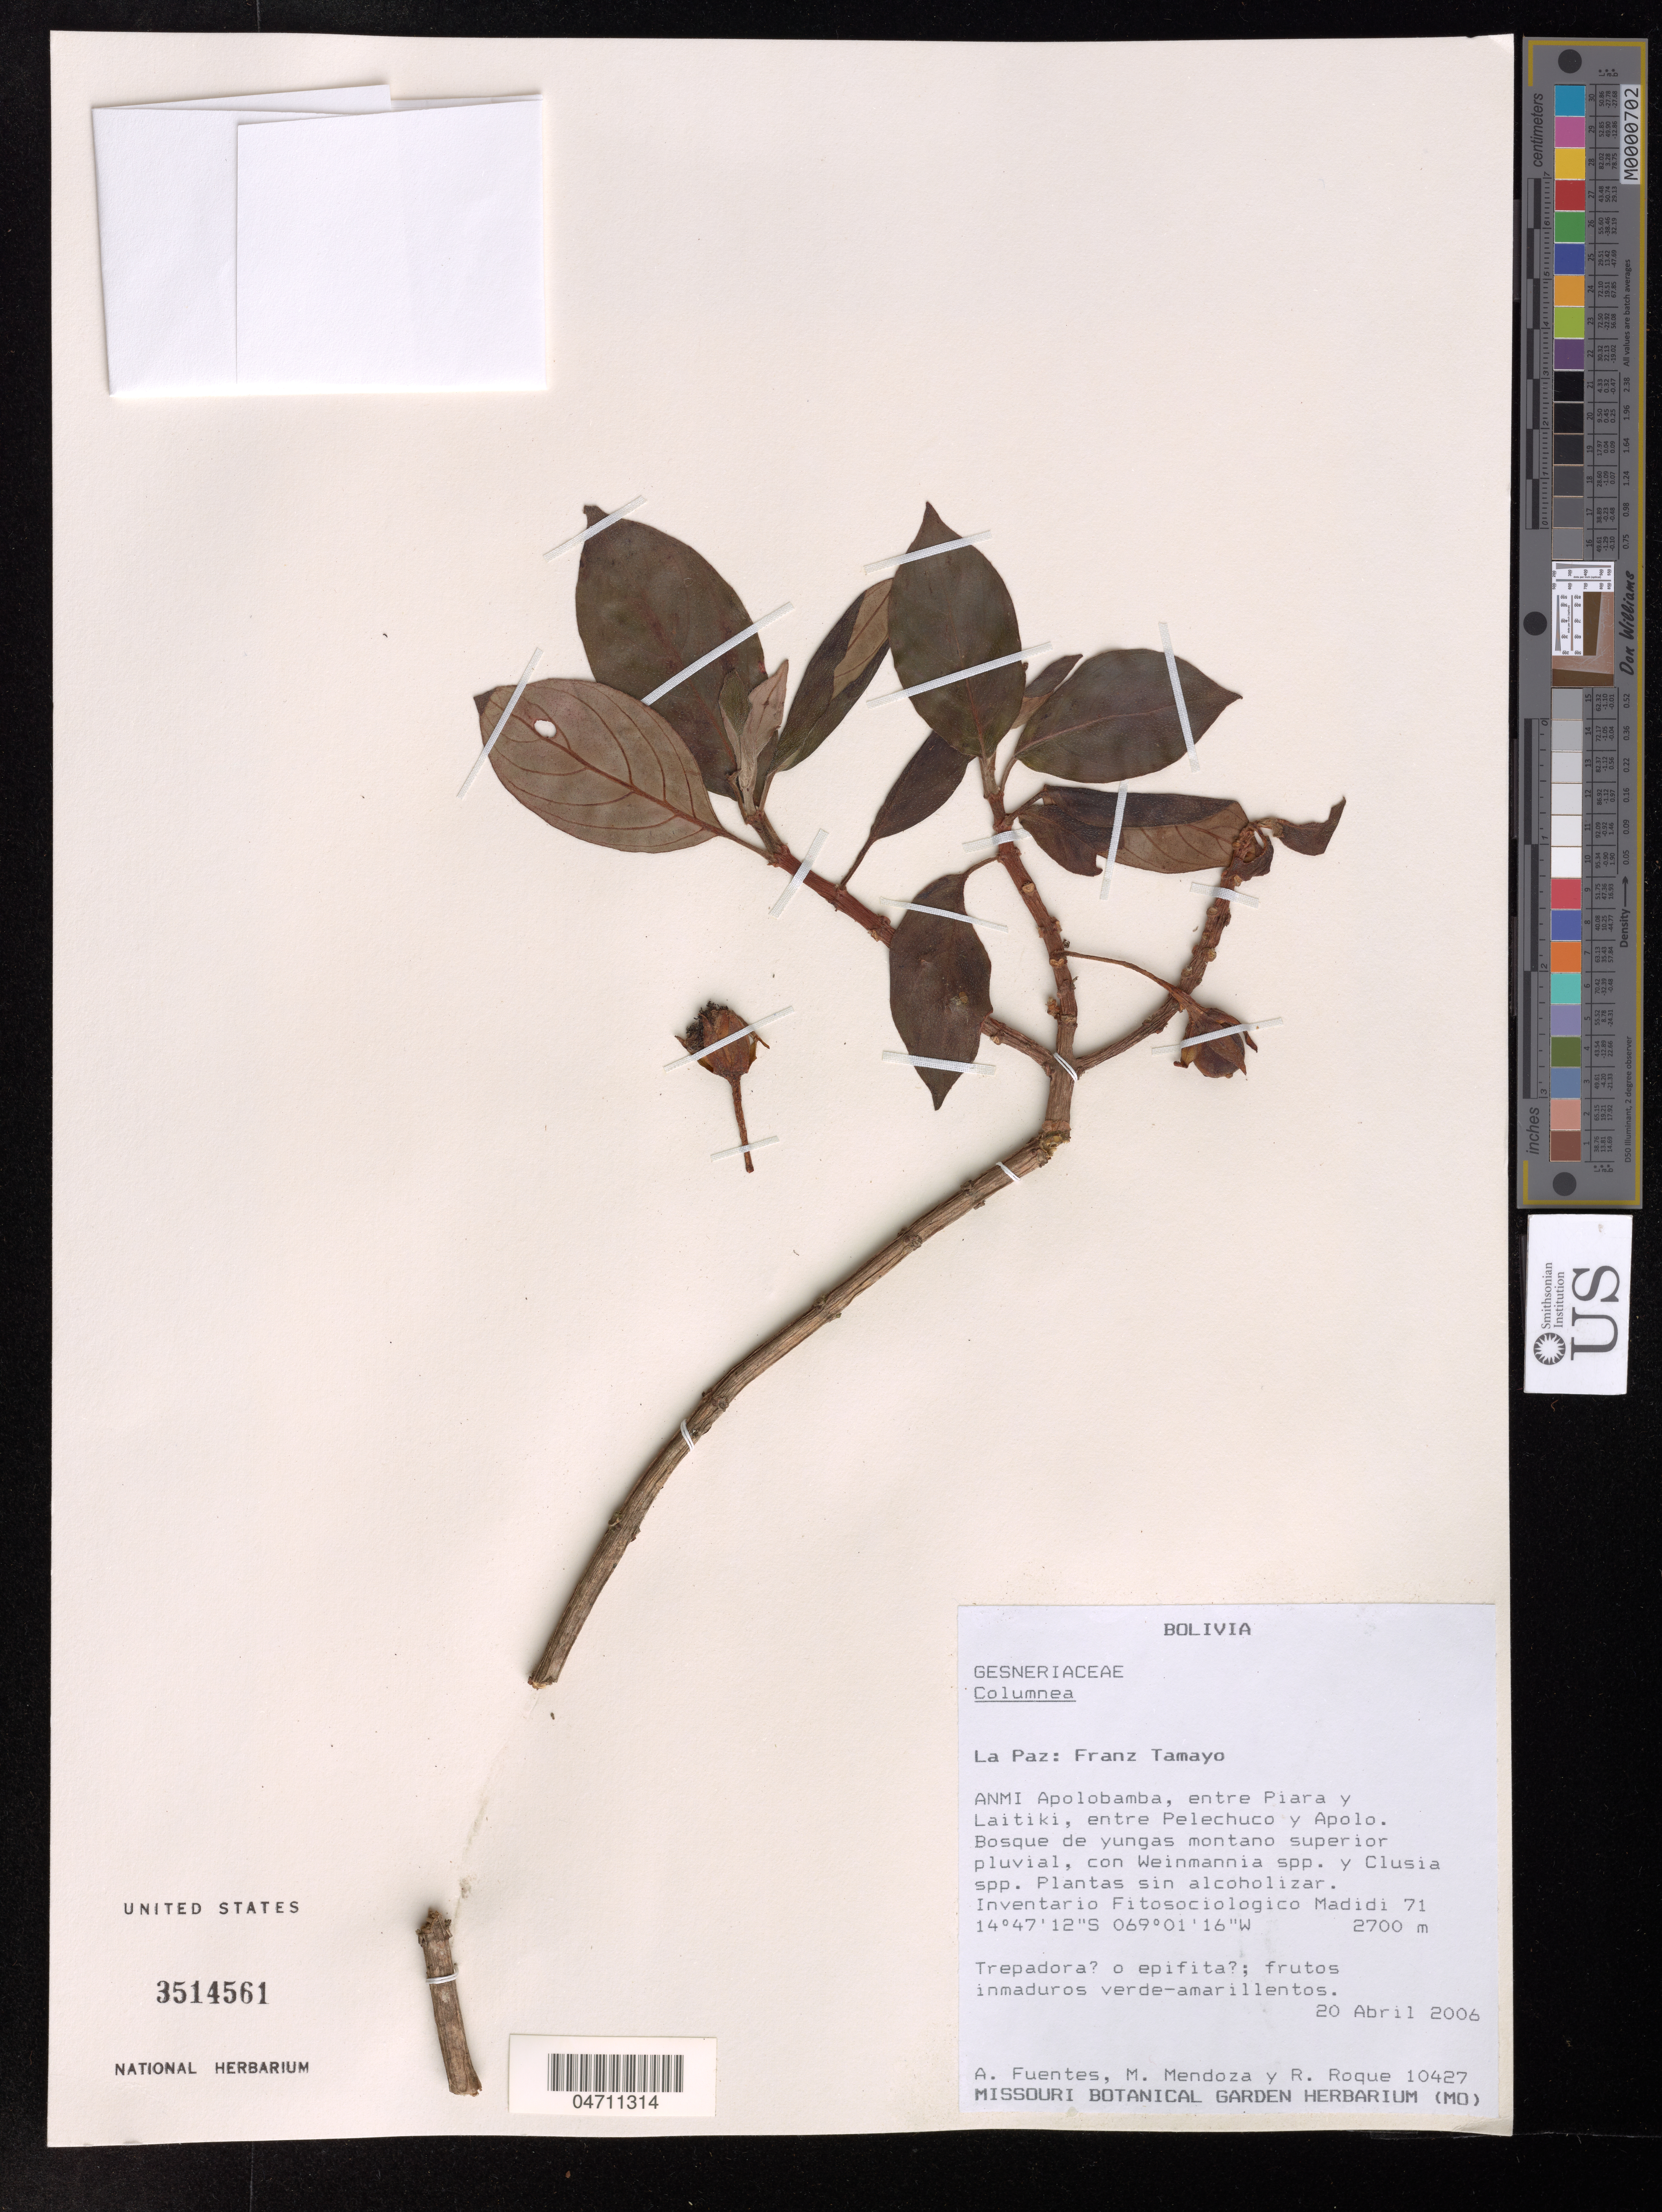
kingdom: Plantae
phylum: Tracheophyta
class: Magnoliopsida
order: Lamiales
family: Gesneriaceae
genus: Columnea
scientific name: Columnea sp.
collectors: A. Fuentes, M. Mendoza & R. Roque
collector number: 10427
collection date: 2006-04-20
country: Bolivia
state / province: La Paz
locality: Franz Tamayo.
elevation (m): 2700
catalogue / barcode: US 3514561